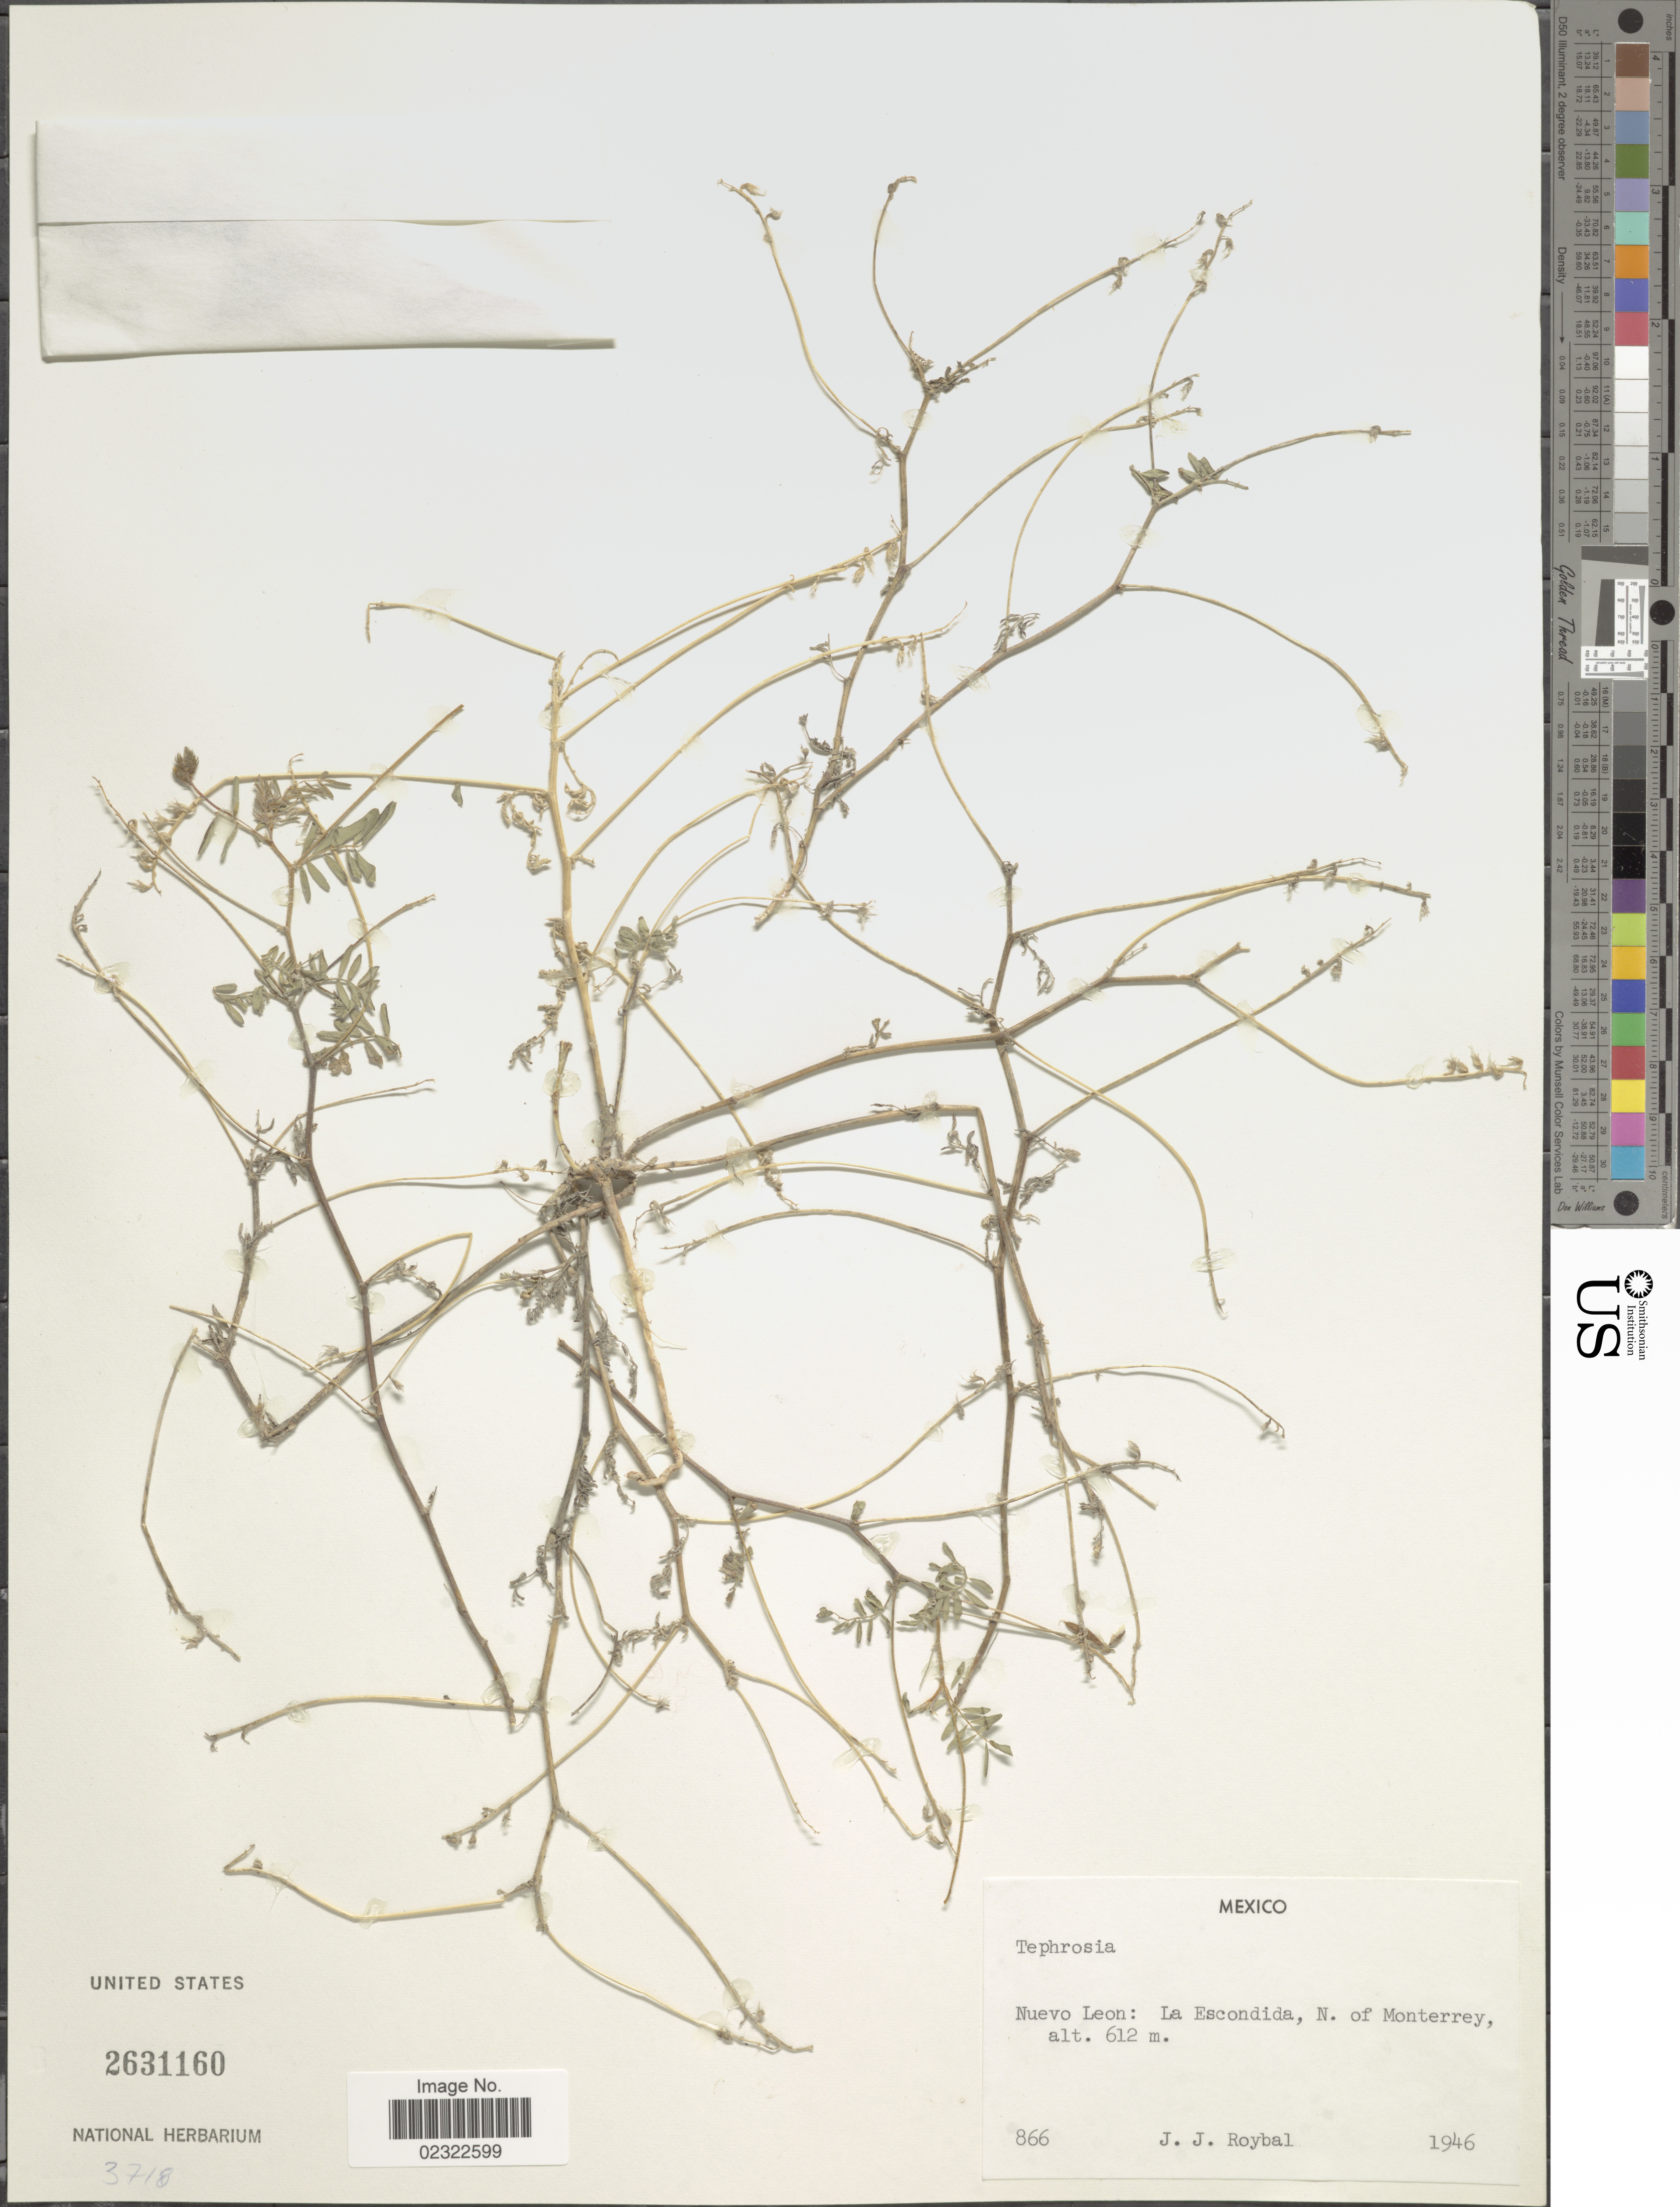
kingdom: Plantae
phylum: Tracheophyta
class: Magnoliopsida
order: Fabales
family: Fabaceae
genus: Tephrosia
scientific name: Tephrosia sp.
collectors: J. J. Roybal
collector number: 866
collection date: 1946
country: Mexico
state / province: Nuevo León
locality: Nuevo Leon: La Econdida, N. of Moneterrey.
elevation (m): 612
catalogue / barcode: US 2631160